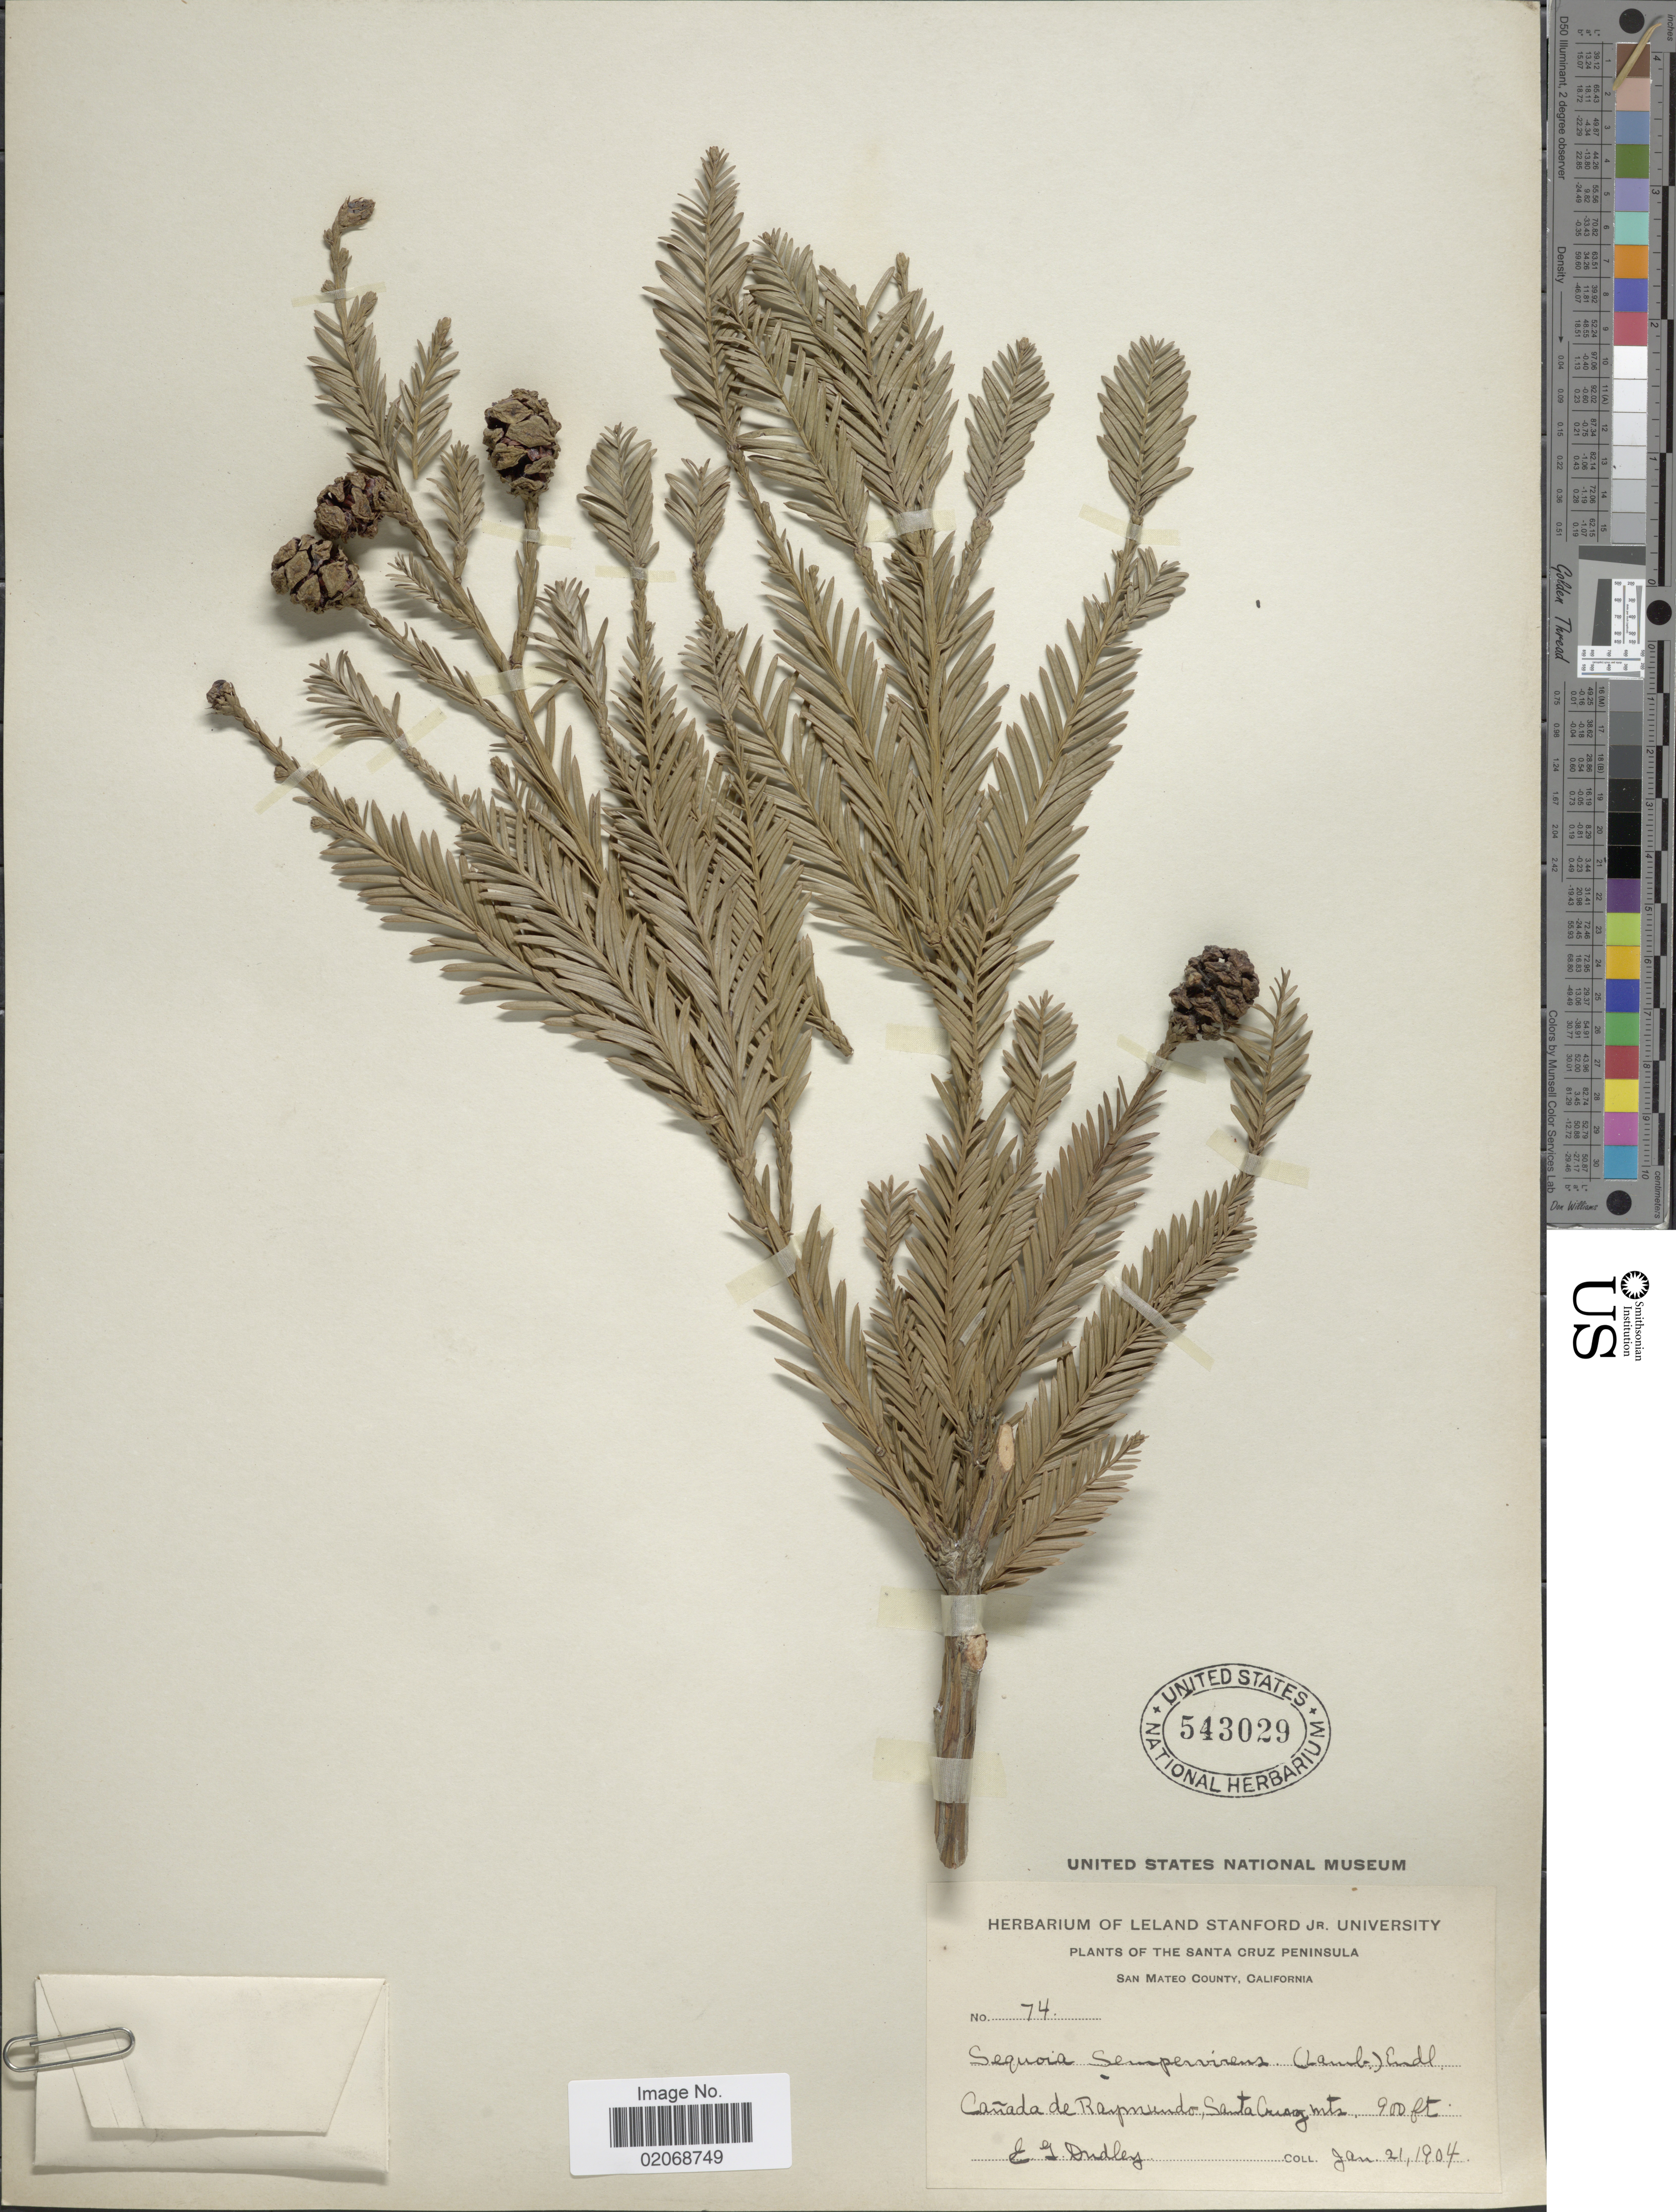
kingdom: Plantae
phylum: Tracheophyta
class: Pinopsida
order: Pinales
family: Cupressaceae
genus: Sequoia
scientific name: Sequoia sempervirens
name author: (D. Don) Endl.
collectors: E. Dudely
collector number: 74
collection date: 1904-01-21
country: United States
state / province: California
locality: Santa Cruz Peninsula, Canada de Rapmundo, Santa Cruz Mts.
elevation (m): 274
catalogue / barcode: US 543029